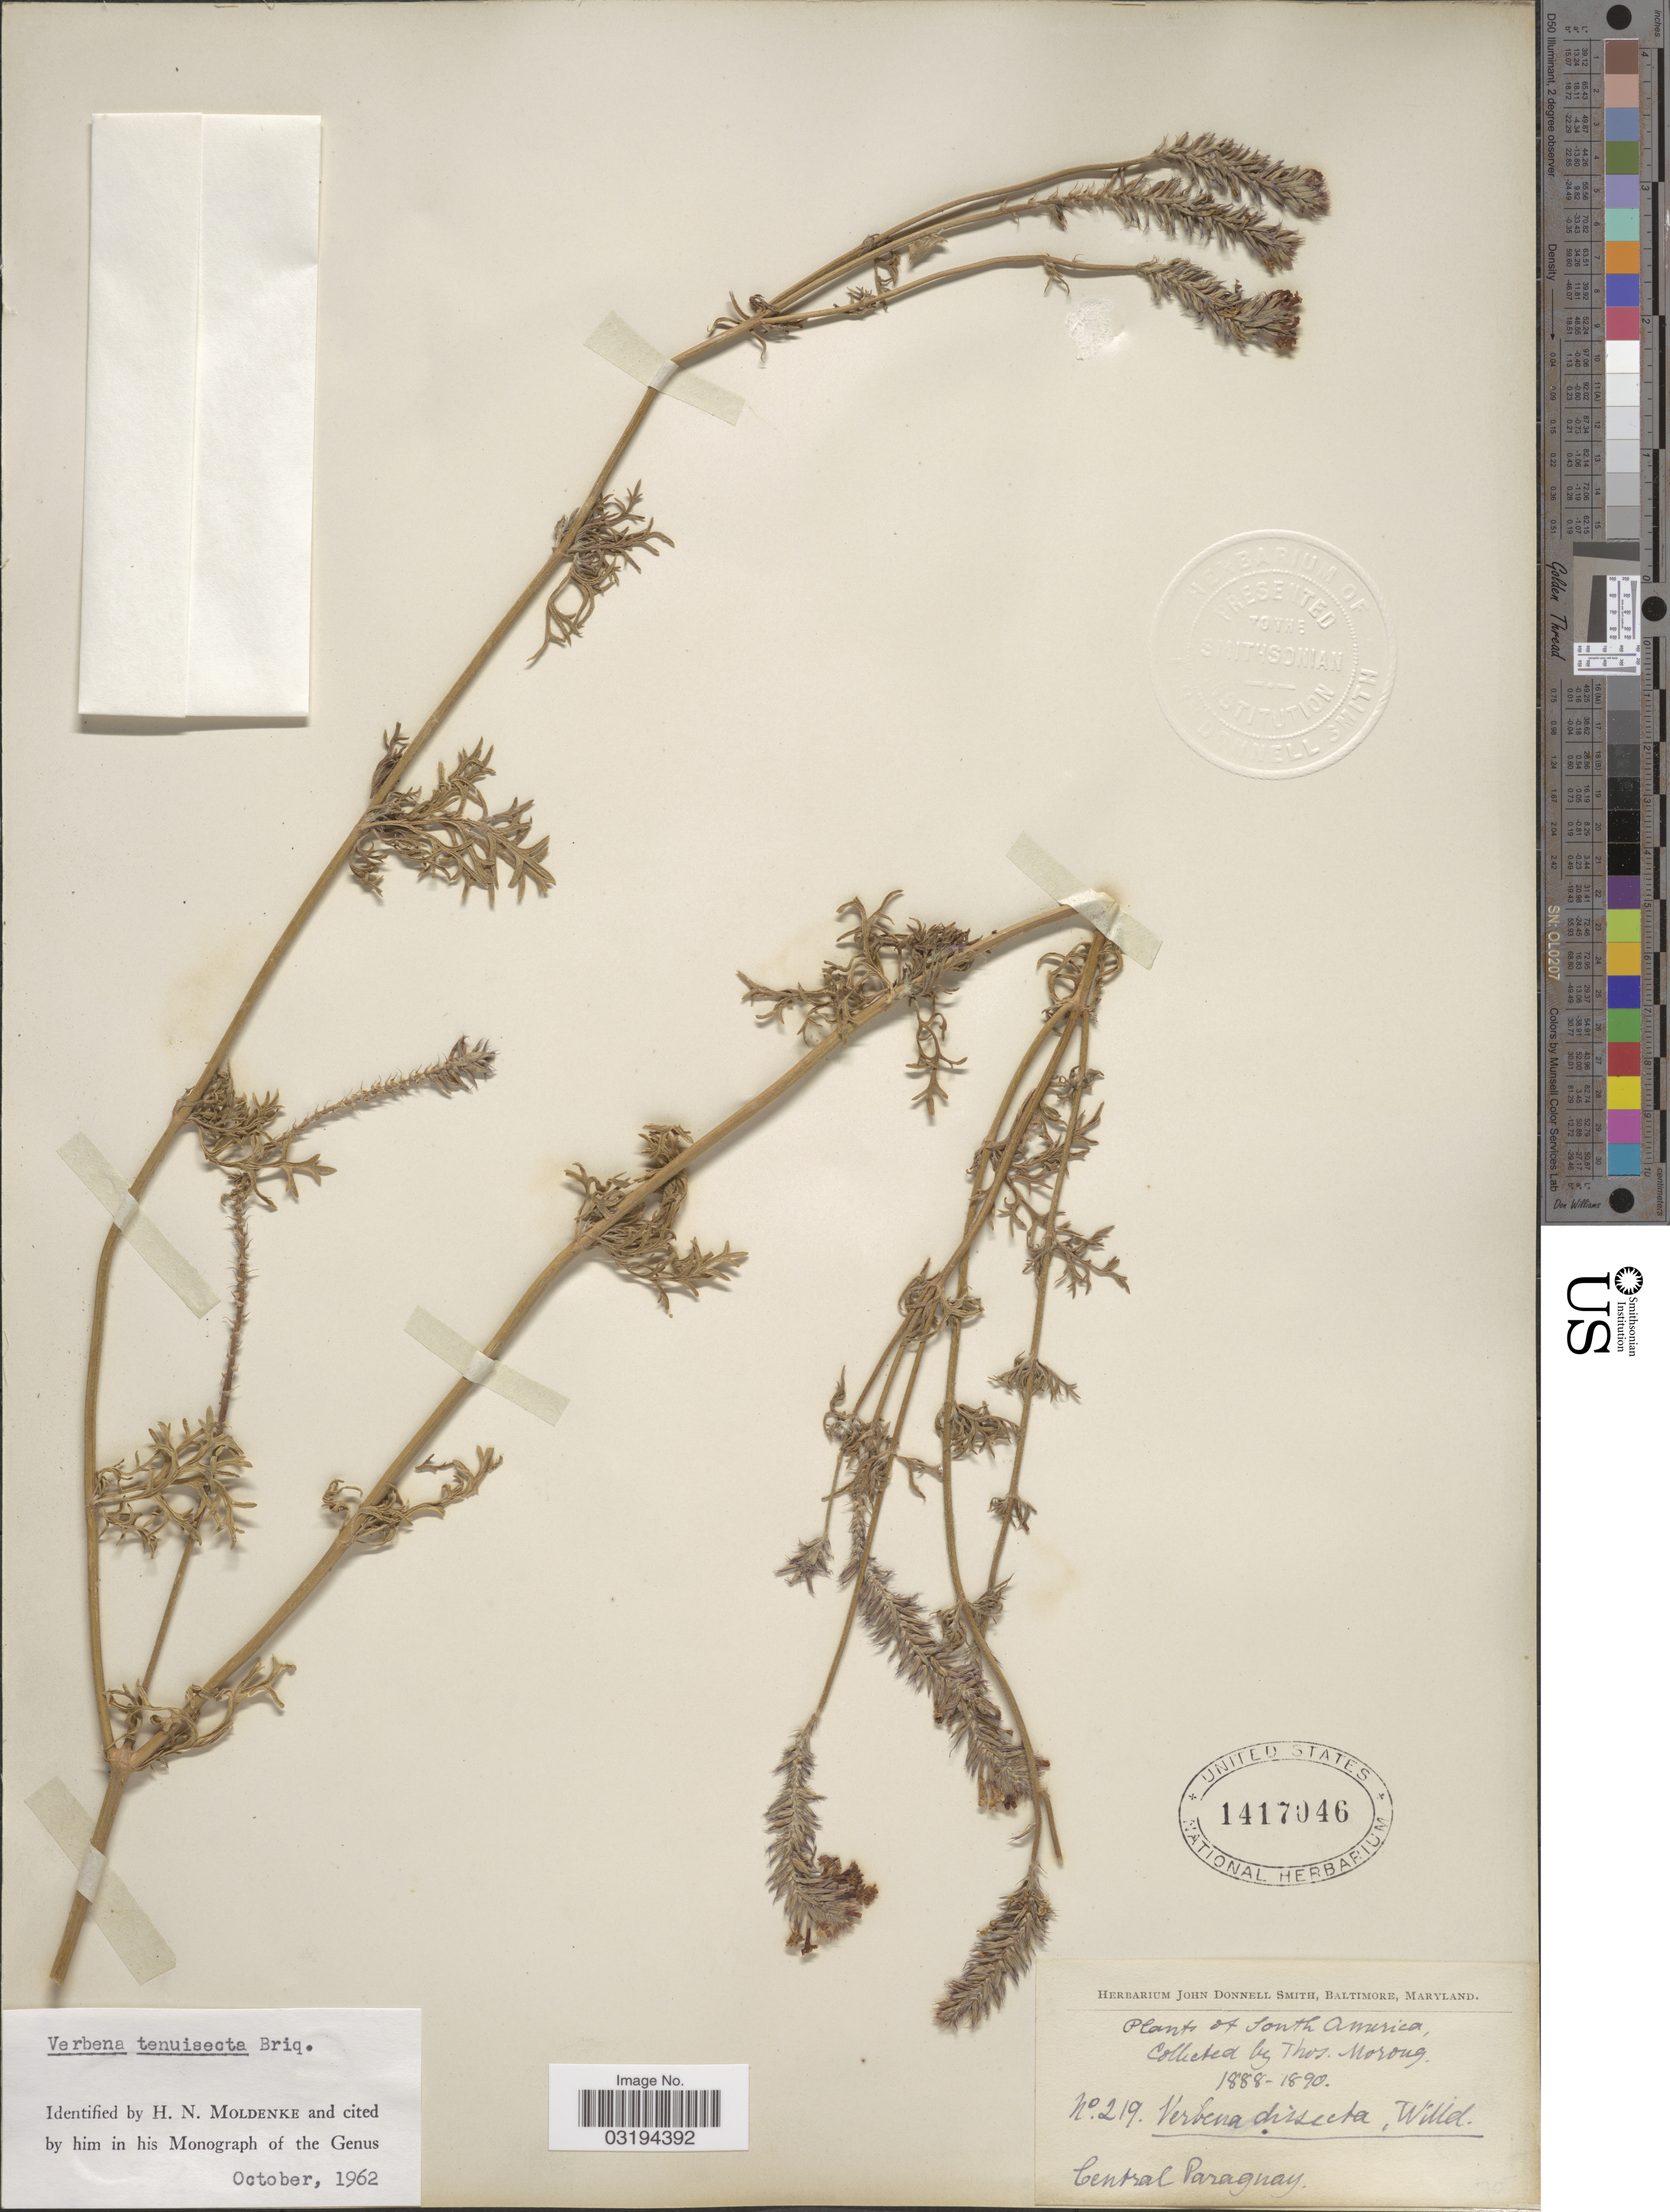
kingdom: Plantae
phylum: Tracheophyta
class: Magnoliopsida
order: Lamiales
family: Verbenaceae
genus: Verbena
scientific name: Verbena tenuisecta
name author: Briq.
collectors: ex herb. T. Morong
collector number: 219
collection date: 1888/1890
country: Paraguay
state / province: Central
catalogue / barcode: US 1417046